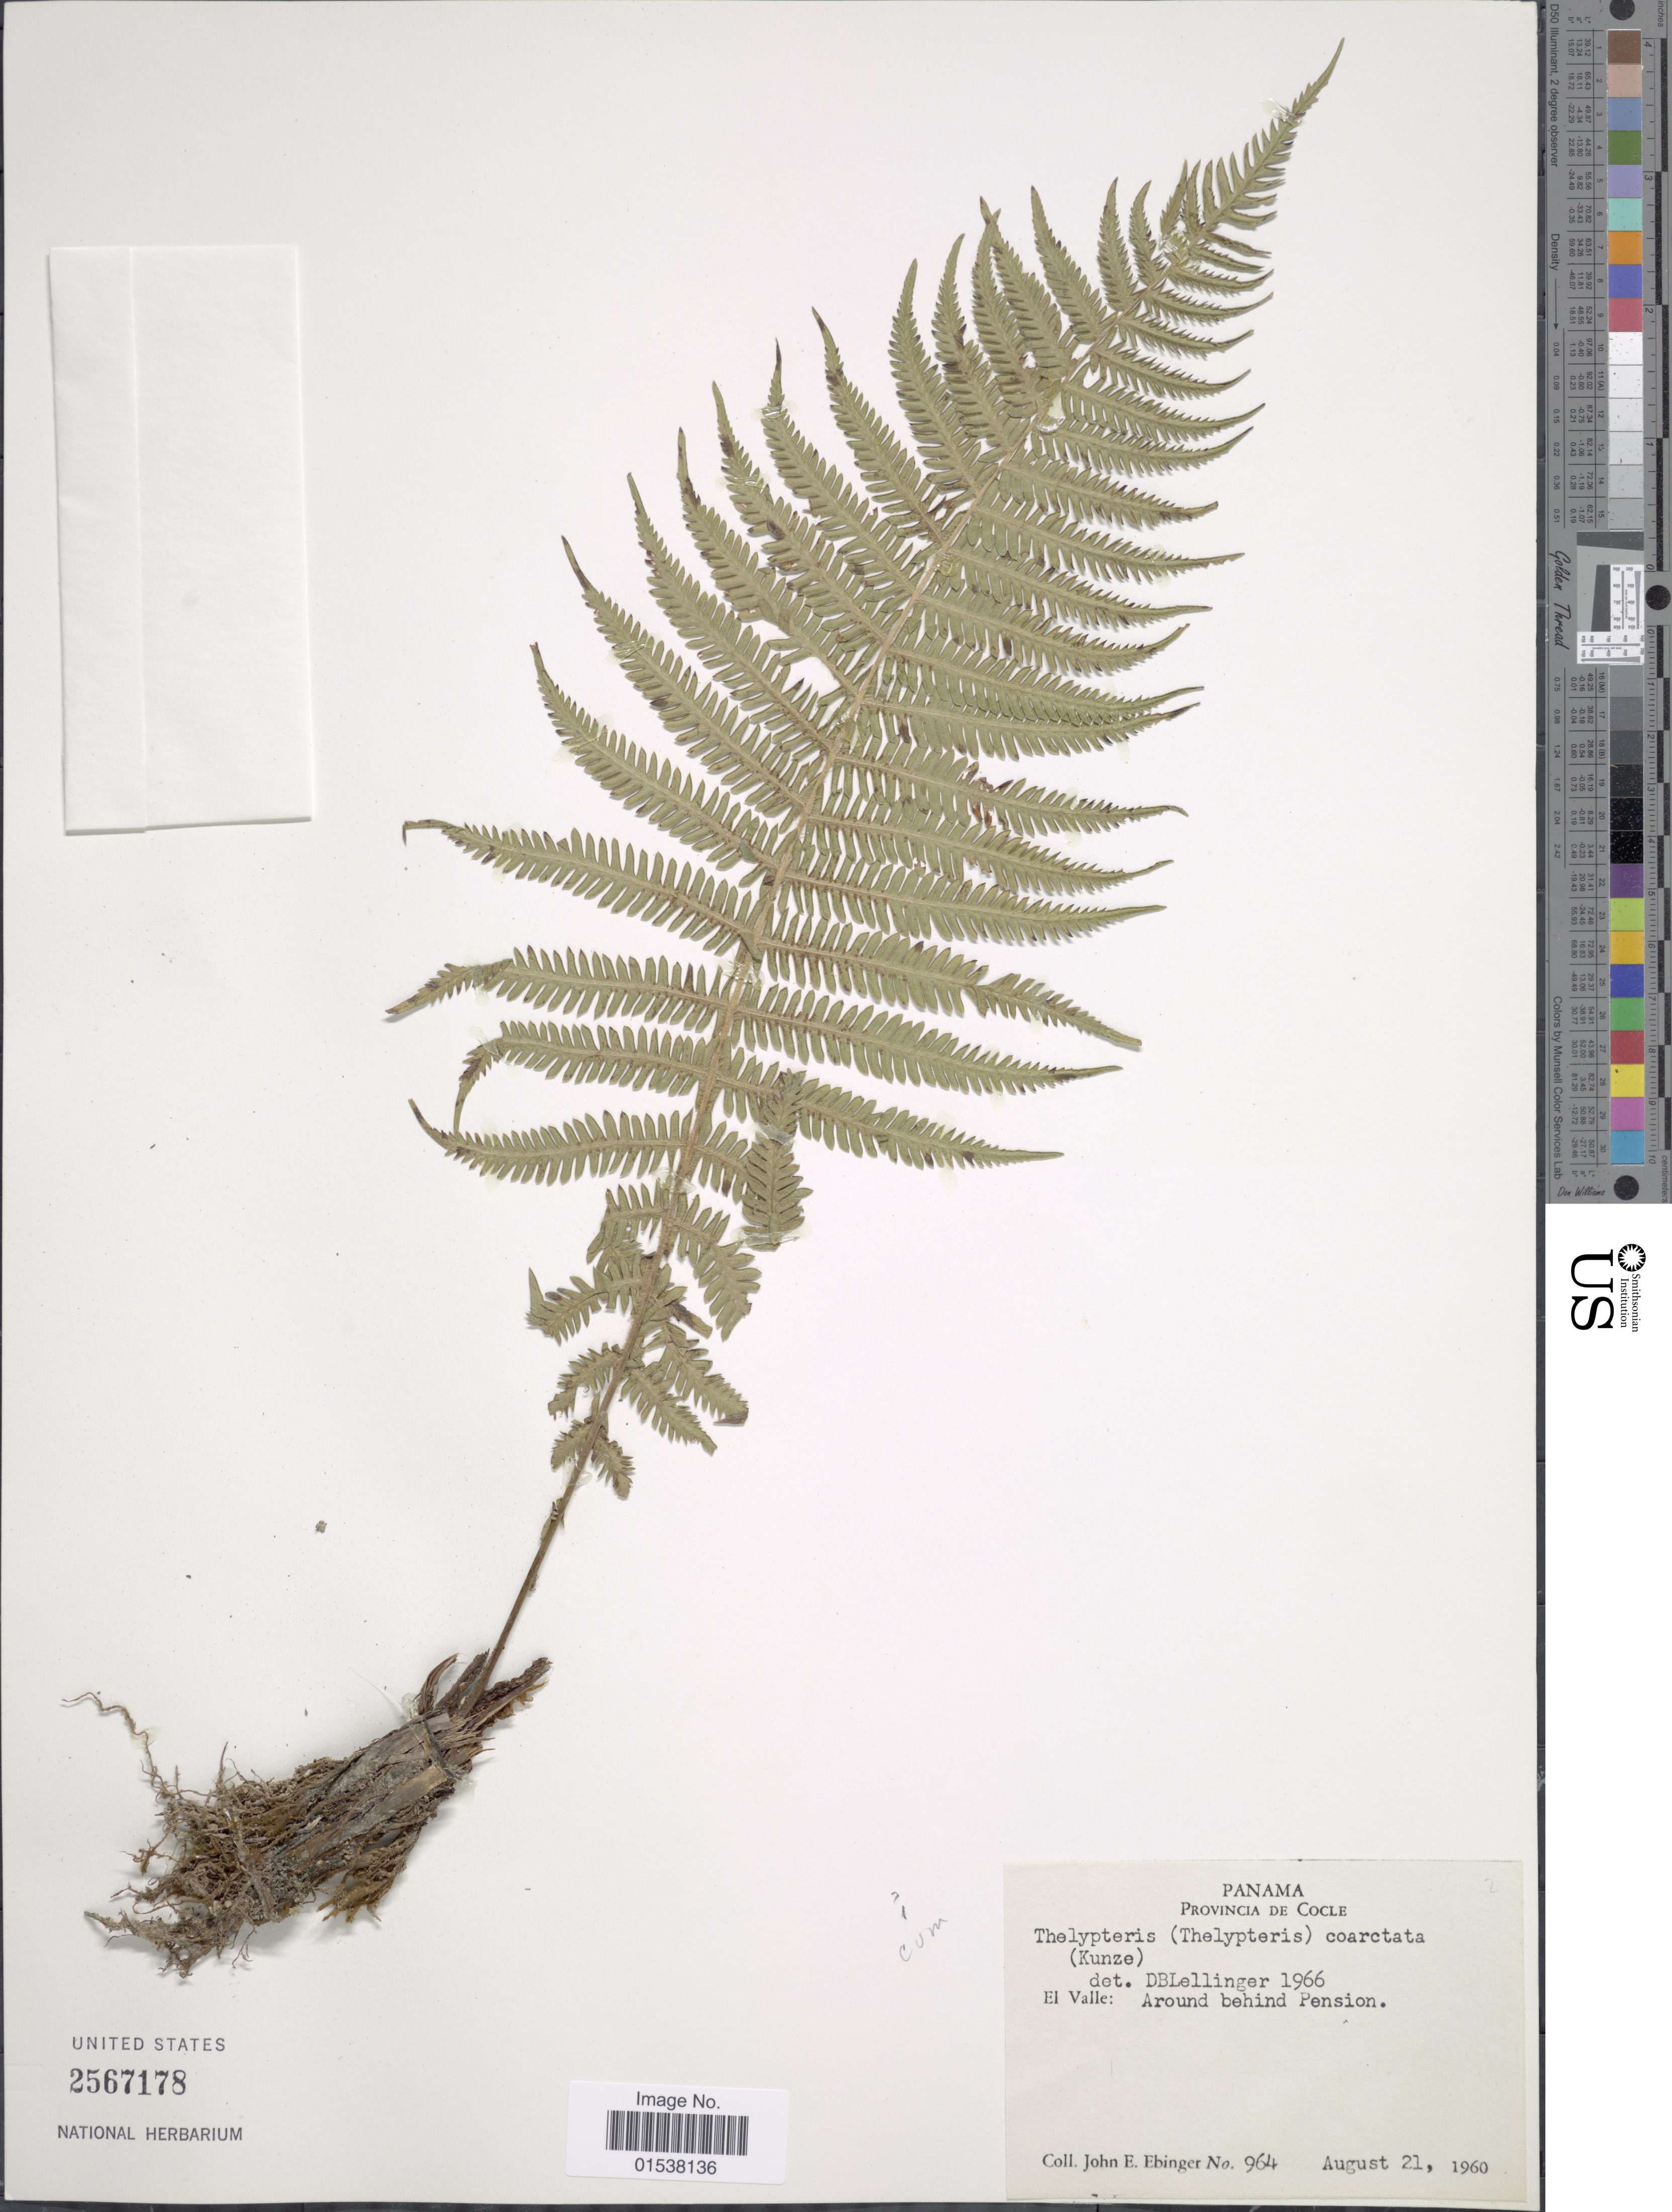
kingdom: Plantae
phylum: Tracheophyta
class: Polypodiopsida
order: Polypodiales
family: Thelypteridaceae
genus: Amauropelta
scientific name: Amauropelta balbisii (Spreng.) comb. nov., ined. 2015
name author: (Spreng.)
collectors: J. Ebinger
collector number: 964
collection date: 1960-08-21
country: Panama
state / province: Coclé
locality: Provincia de Cocle, El Valle: around behind Pension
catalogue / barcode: US 2567178